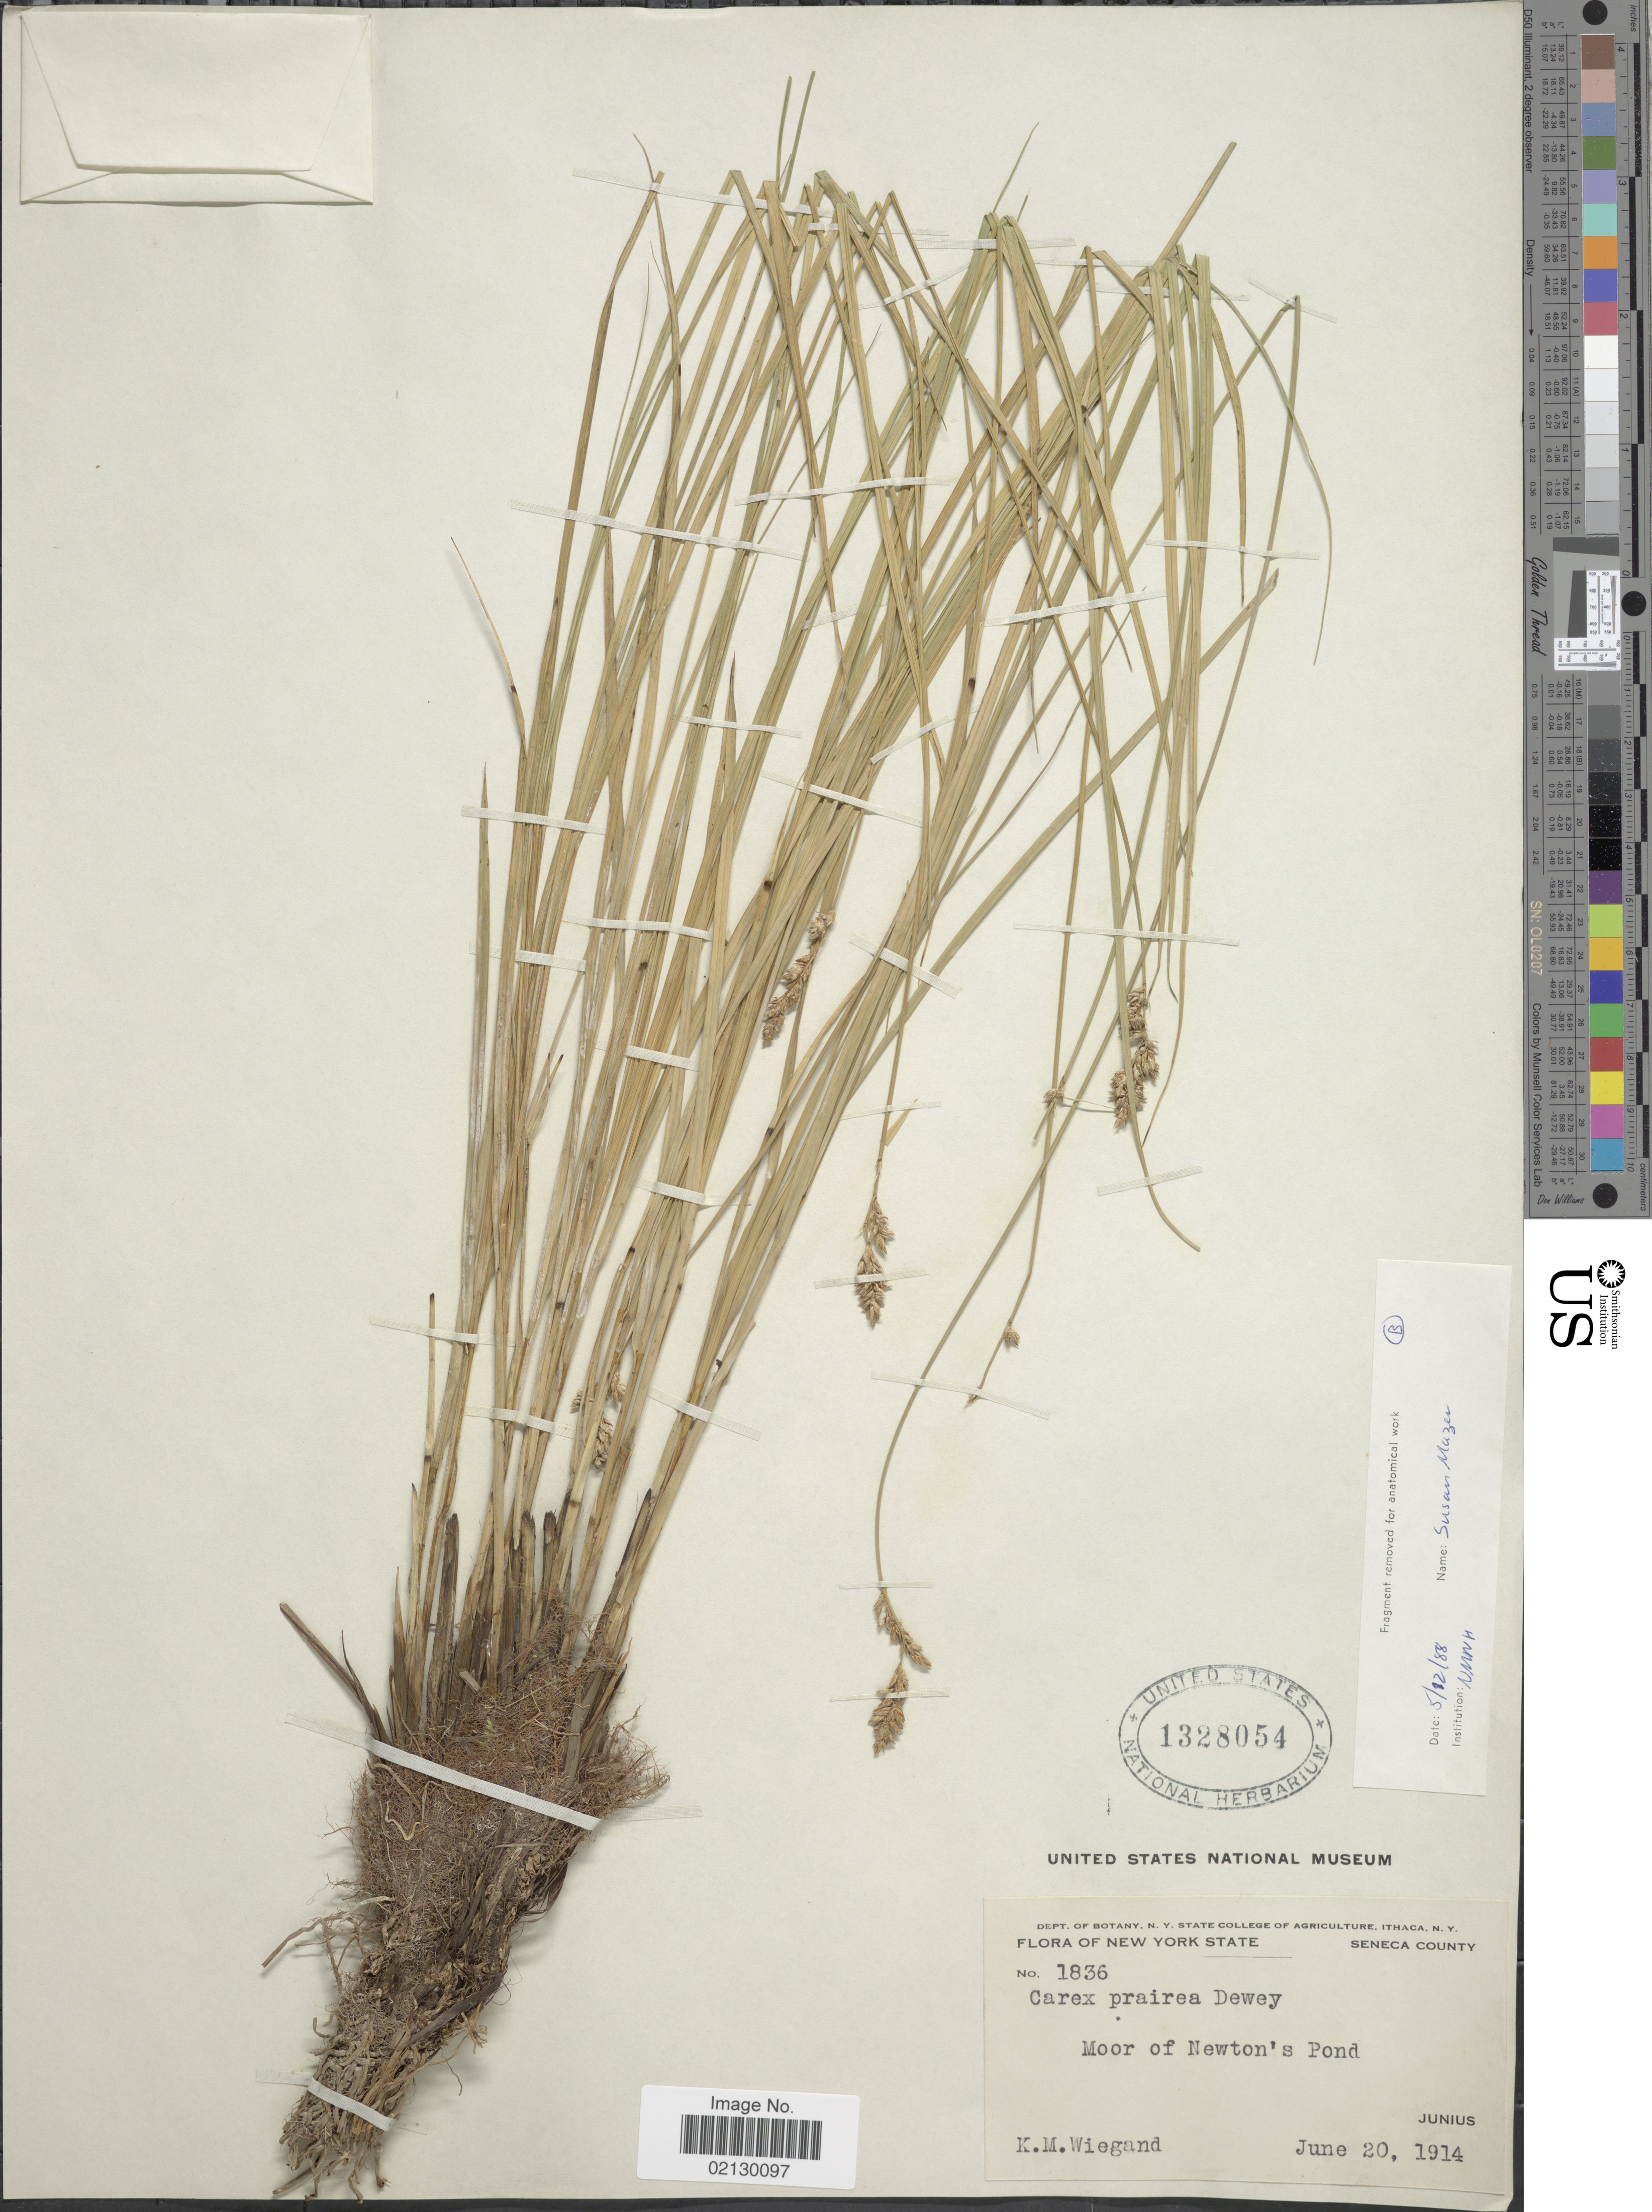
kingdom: Plantae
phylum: Tracheophyta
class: Liliopsida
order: Poales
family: Cyperaceae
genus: Carex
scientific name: Carex prairea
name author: Dewey ex Alph. Wood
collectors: K. M. Wiegand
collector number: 1836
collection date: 1914-06-20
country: United States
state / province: New York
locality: Seneca County, Moor of Newton' s Pond. Junius.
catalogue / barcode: US 1328054